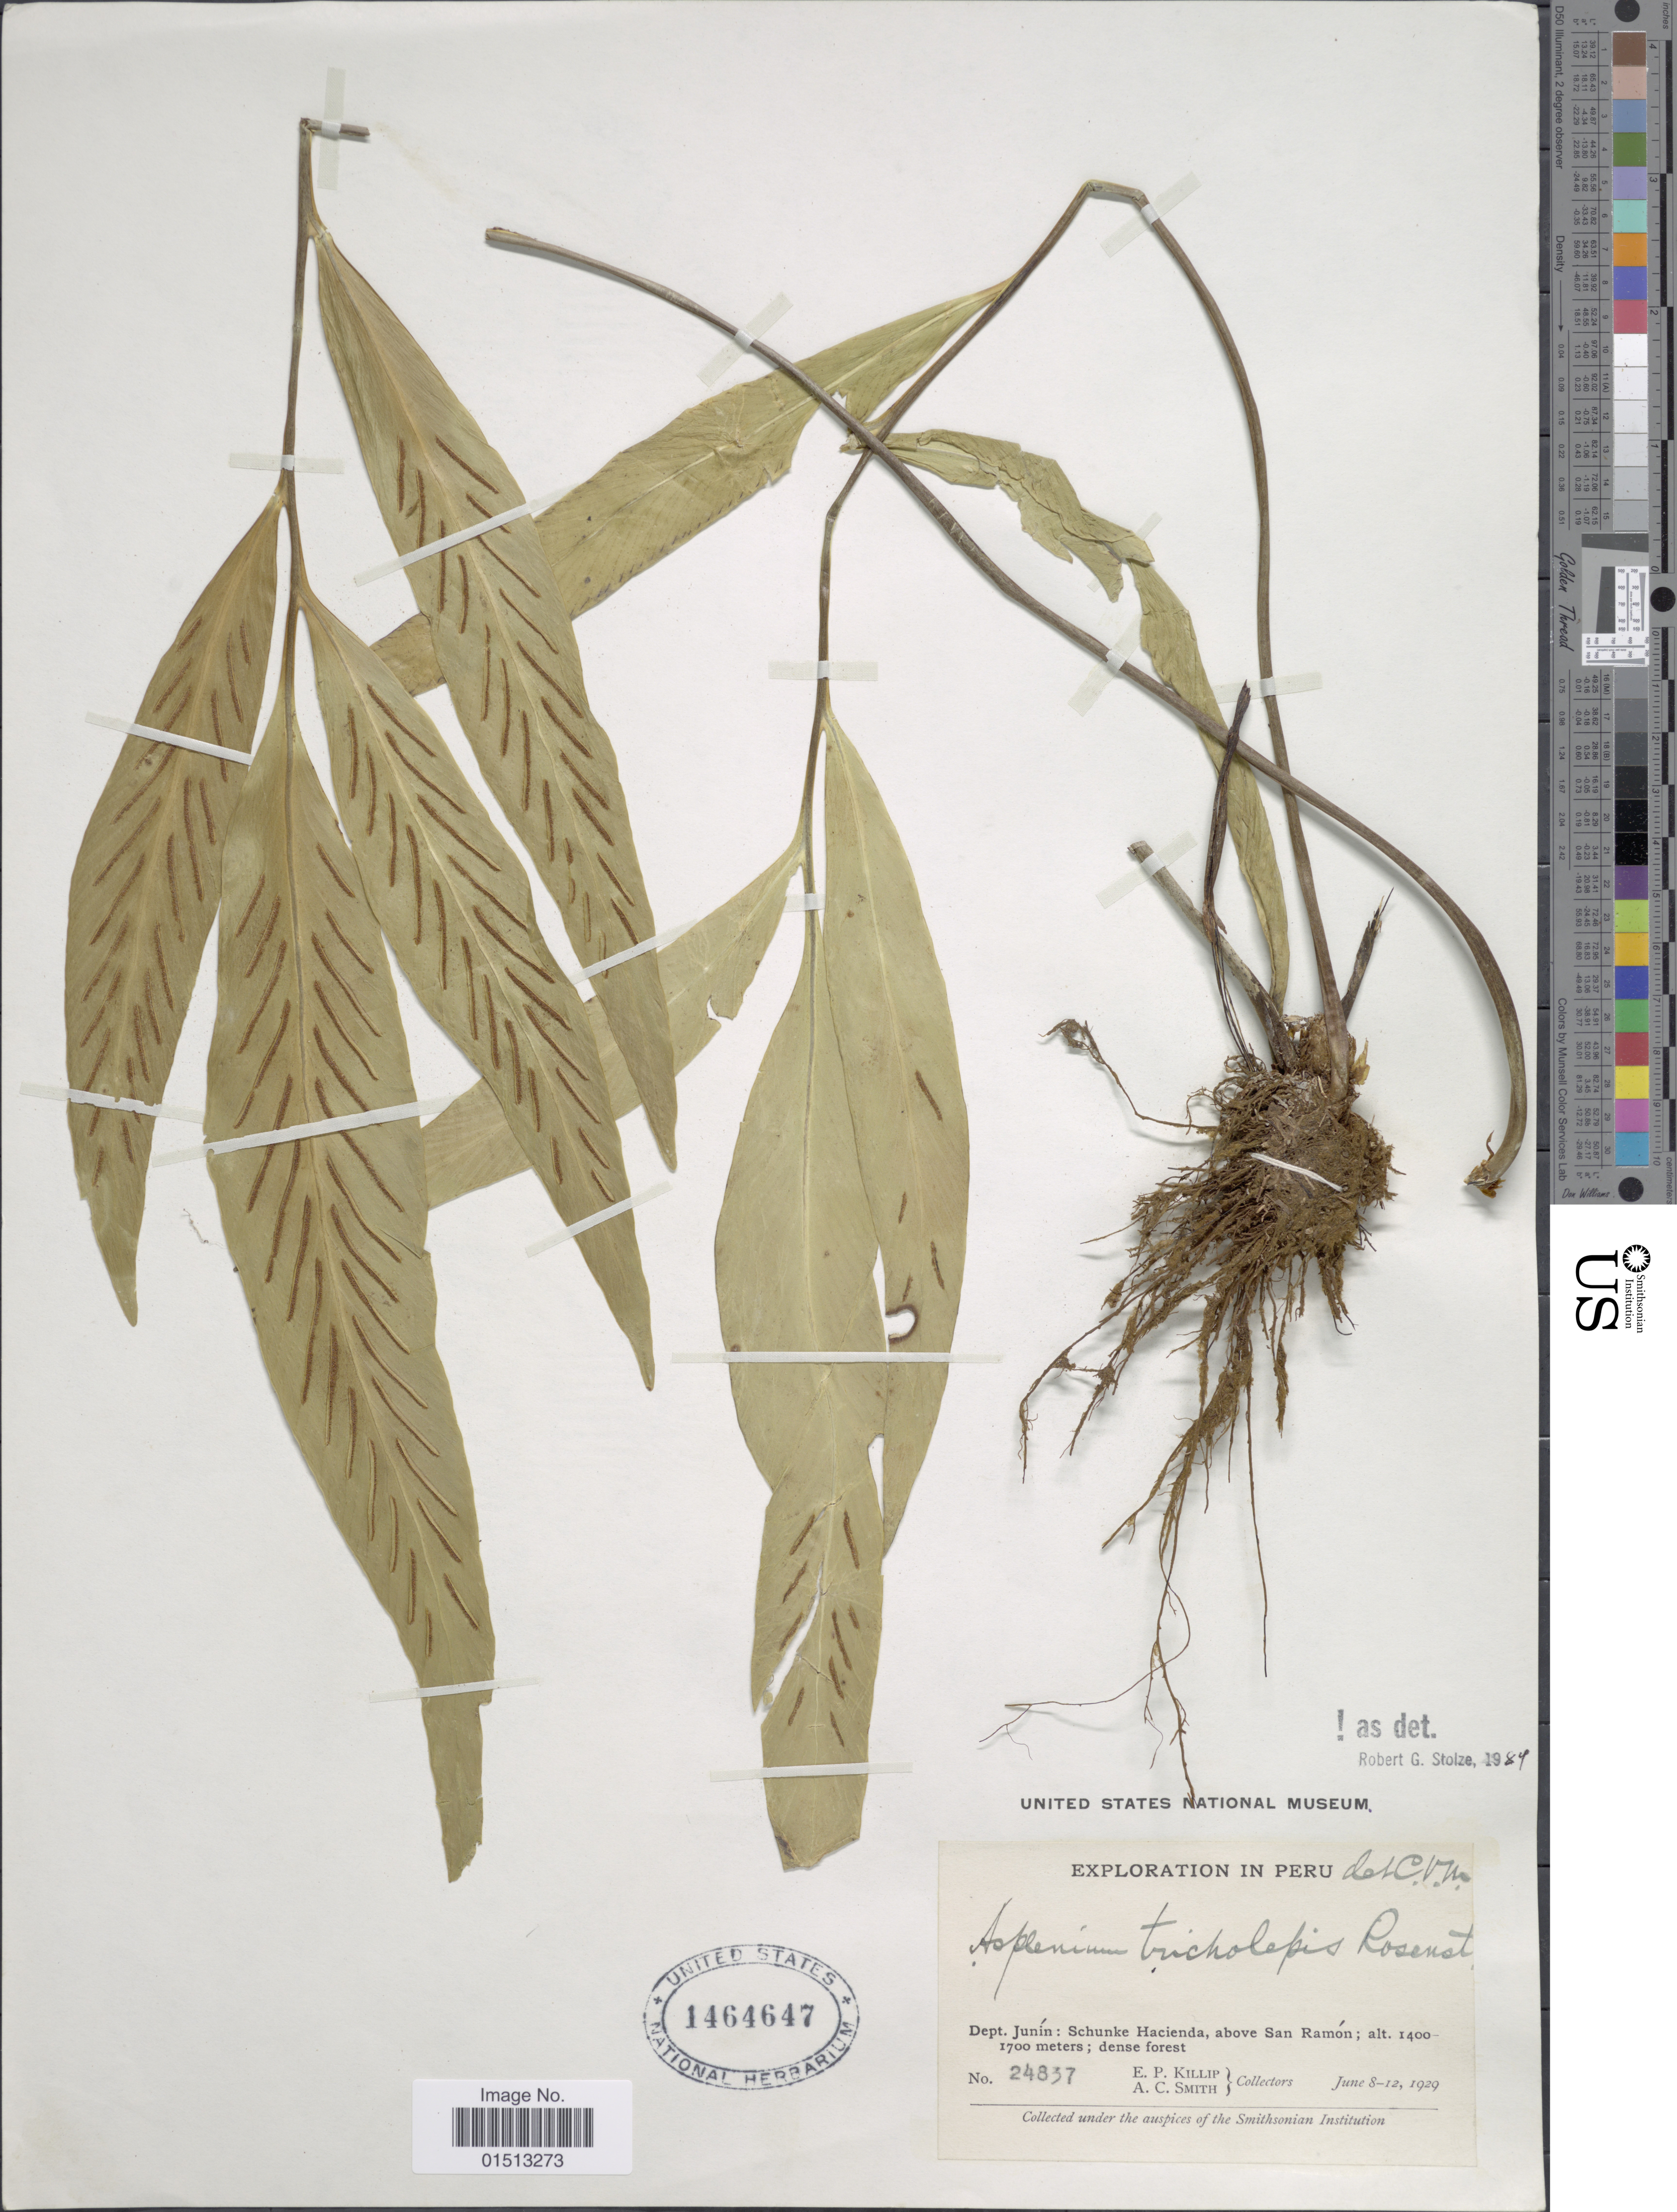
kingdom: Plantae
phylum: Tracheophyta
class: Polypodiopsida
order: Polypodiales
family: Aspleniaceae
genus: Asplenium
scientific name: Asplenium tricholepis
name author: Rosenst.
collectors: E. P. Killip & A. C. Smith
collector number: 24837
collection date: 1929-06-08/1929-06-12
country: Peru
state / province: Junín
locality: Schunke Hacienda, above San Ramón.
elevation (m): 1400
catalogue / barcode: US 1464647